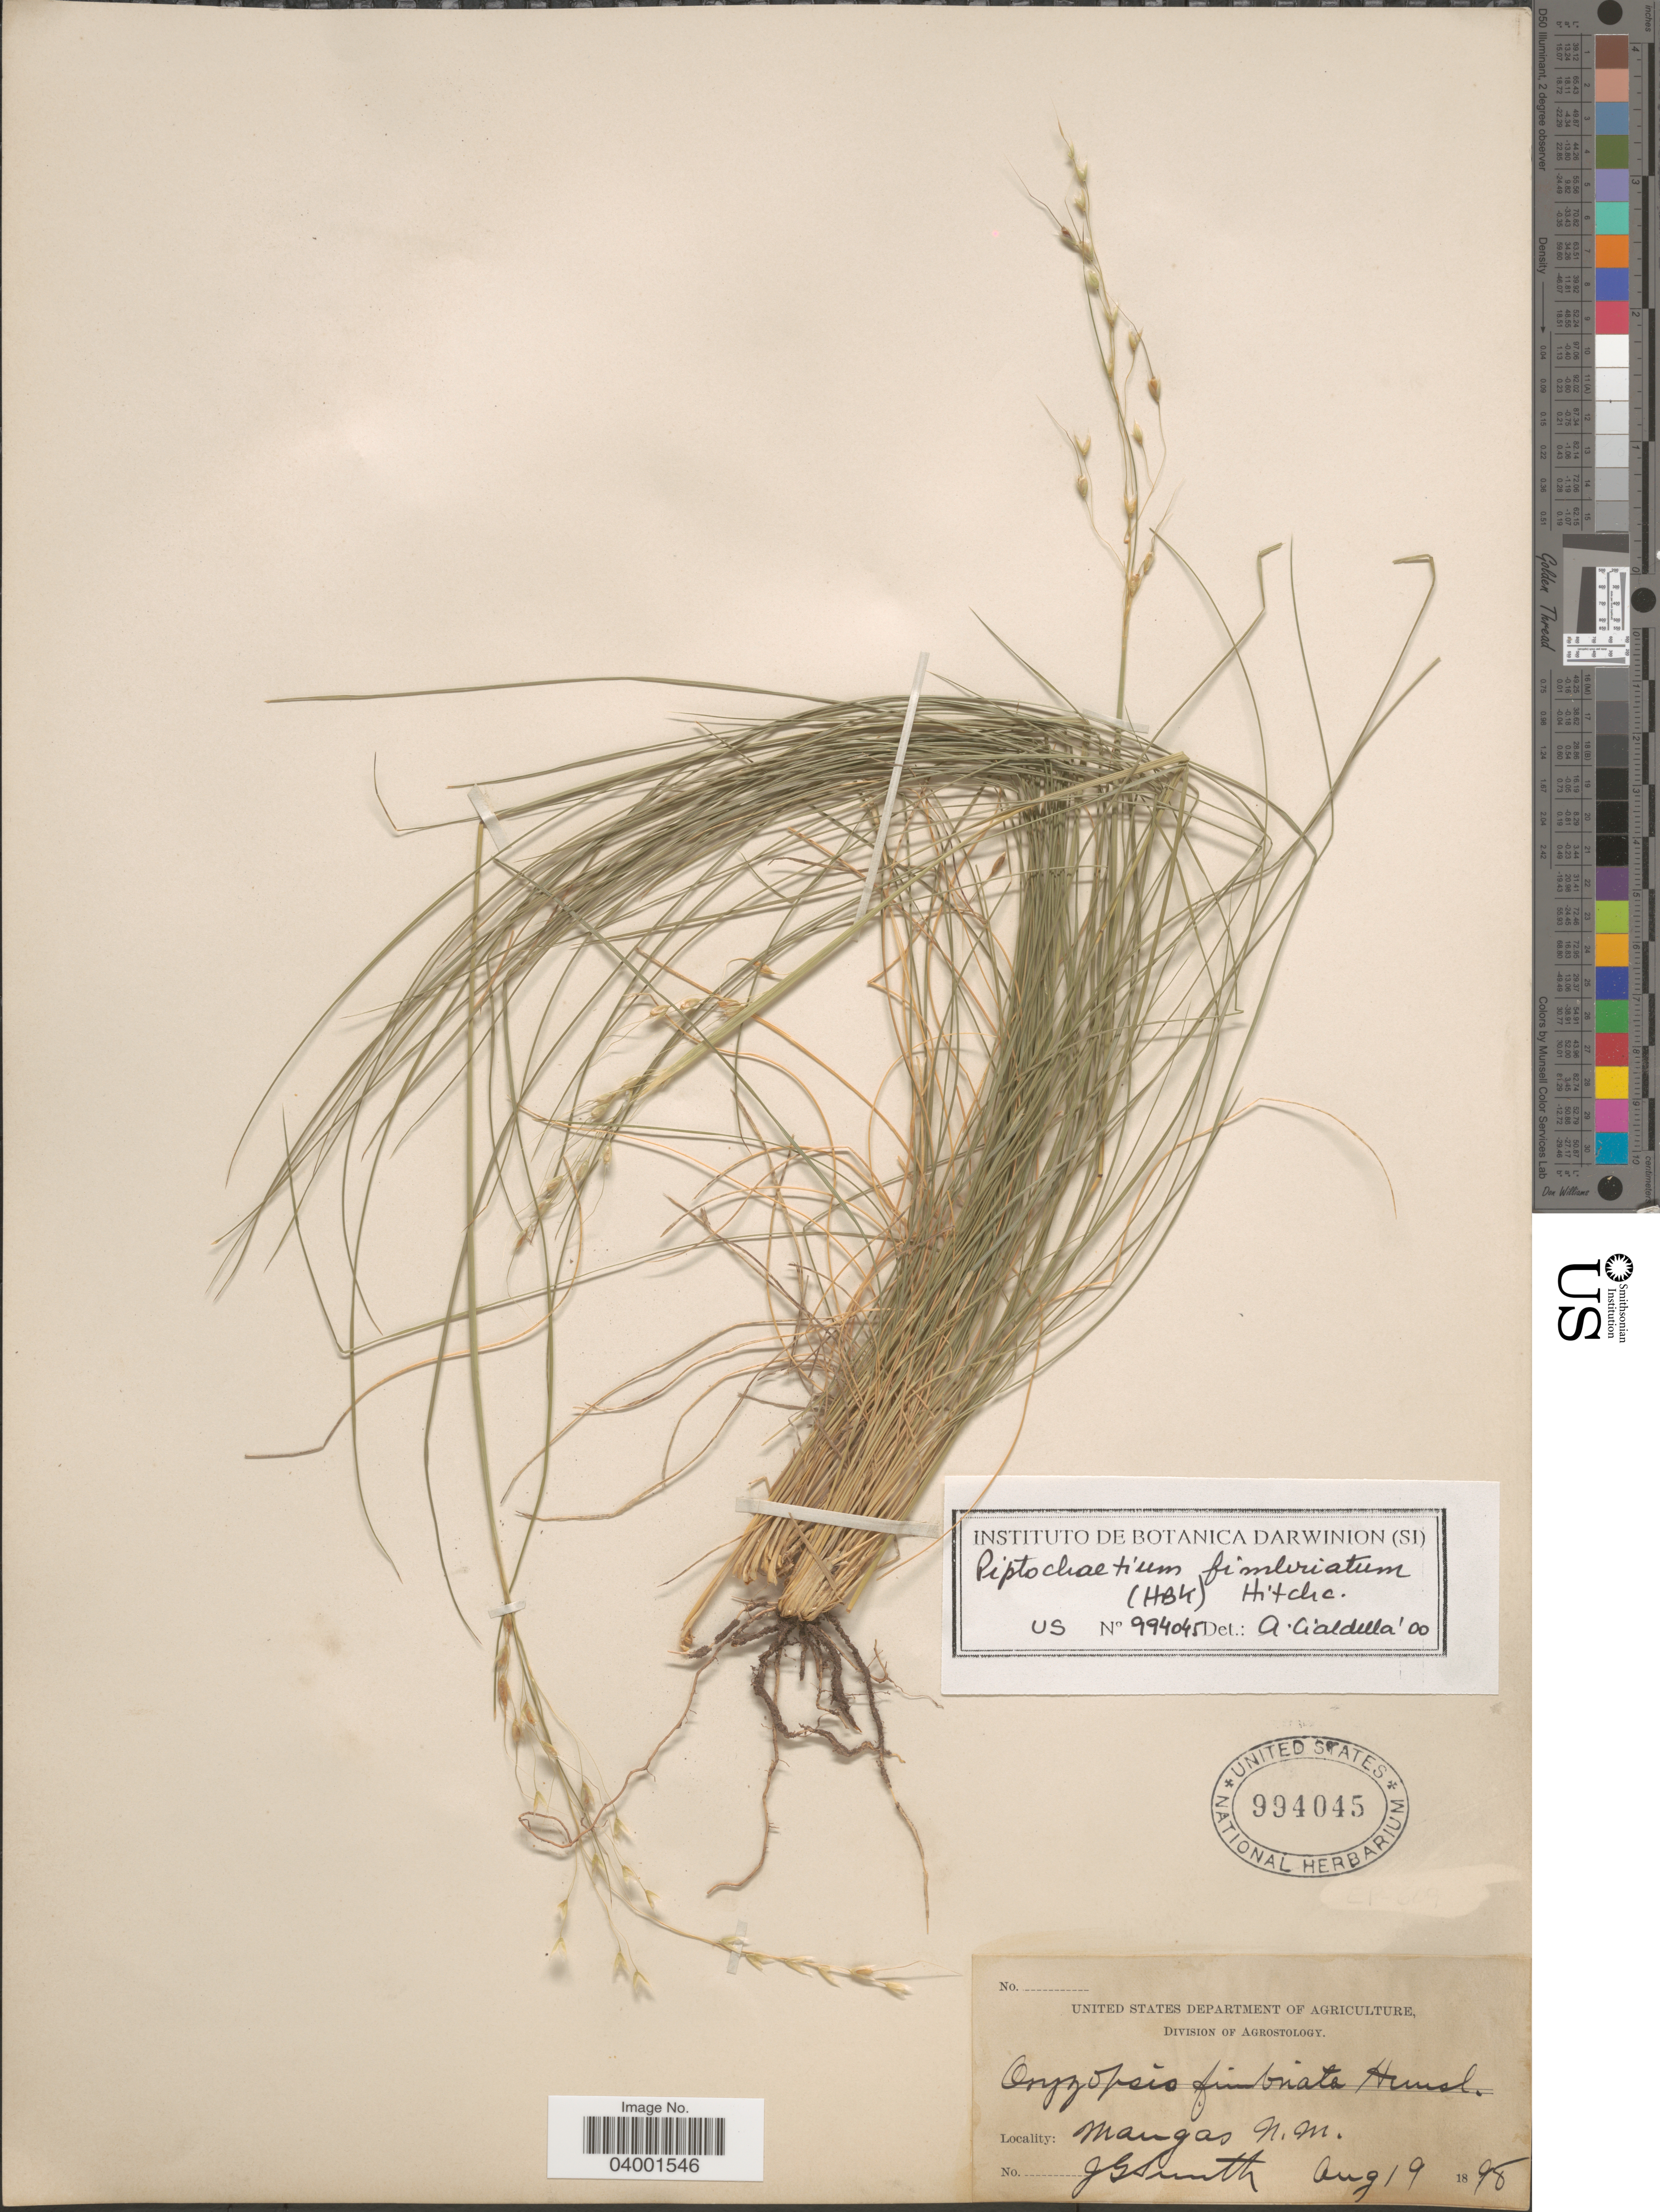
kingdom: Plantae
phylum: Tracheophyta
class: Liliopsida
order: Poales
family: Poaceae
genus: Piptochaetium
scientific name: Piptochaetium fimbriatum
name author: (Kunth) Hitchc.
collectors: J. G. Smith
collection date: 1898-08-19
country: United States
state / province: New Mexico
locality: Mangas.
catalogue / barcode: US 994045